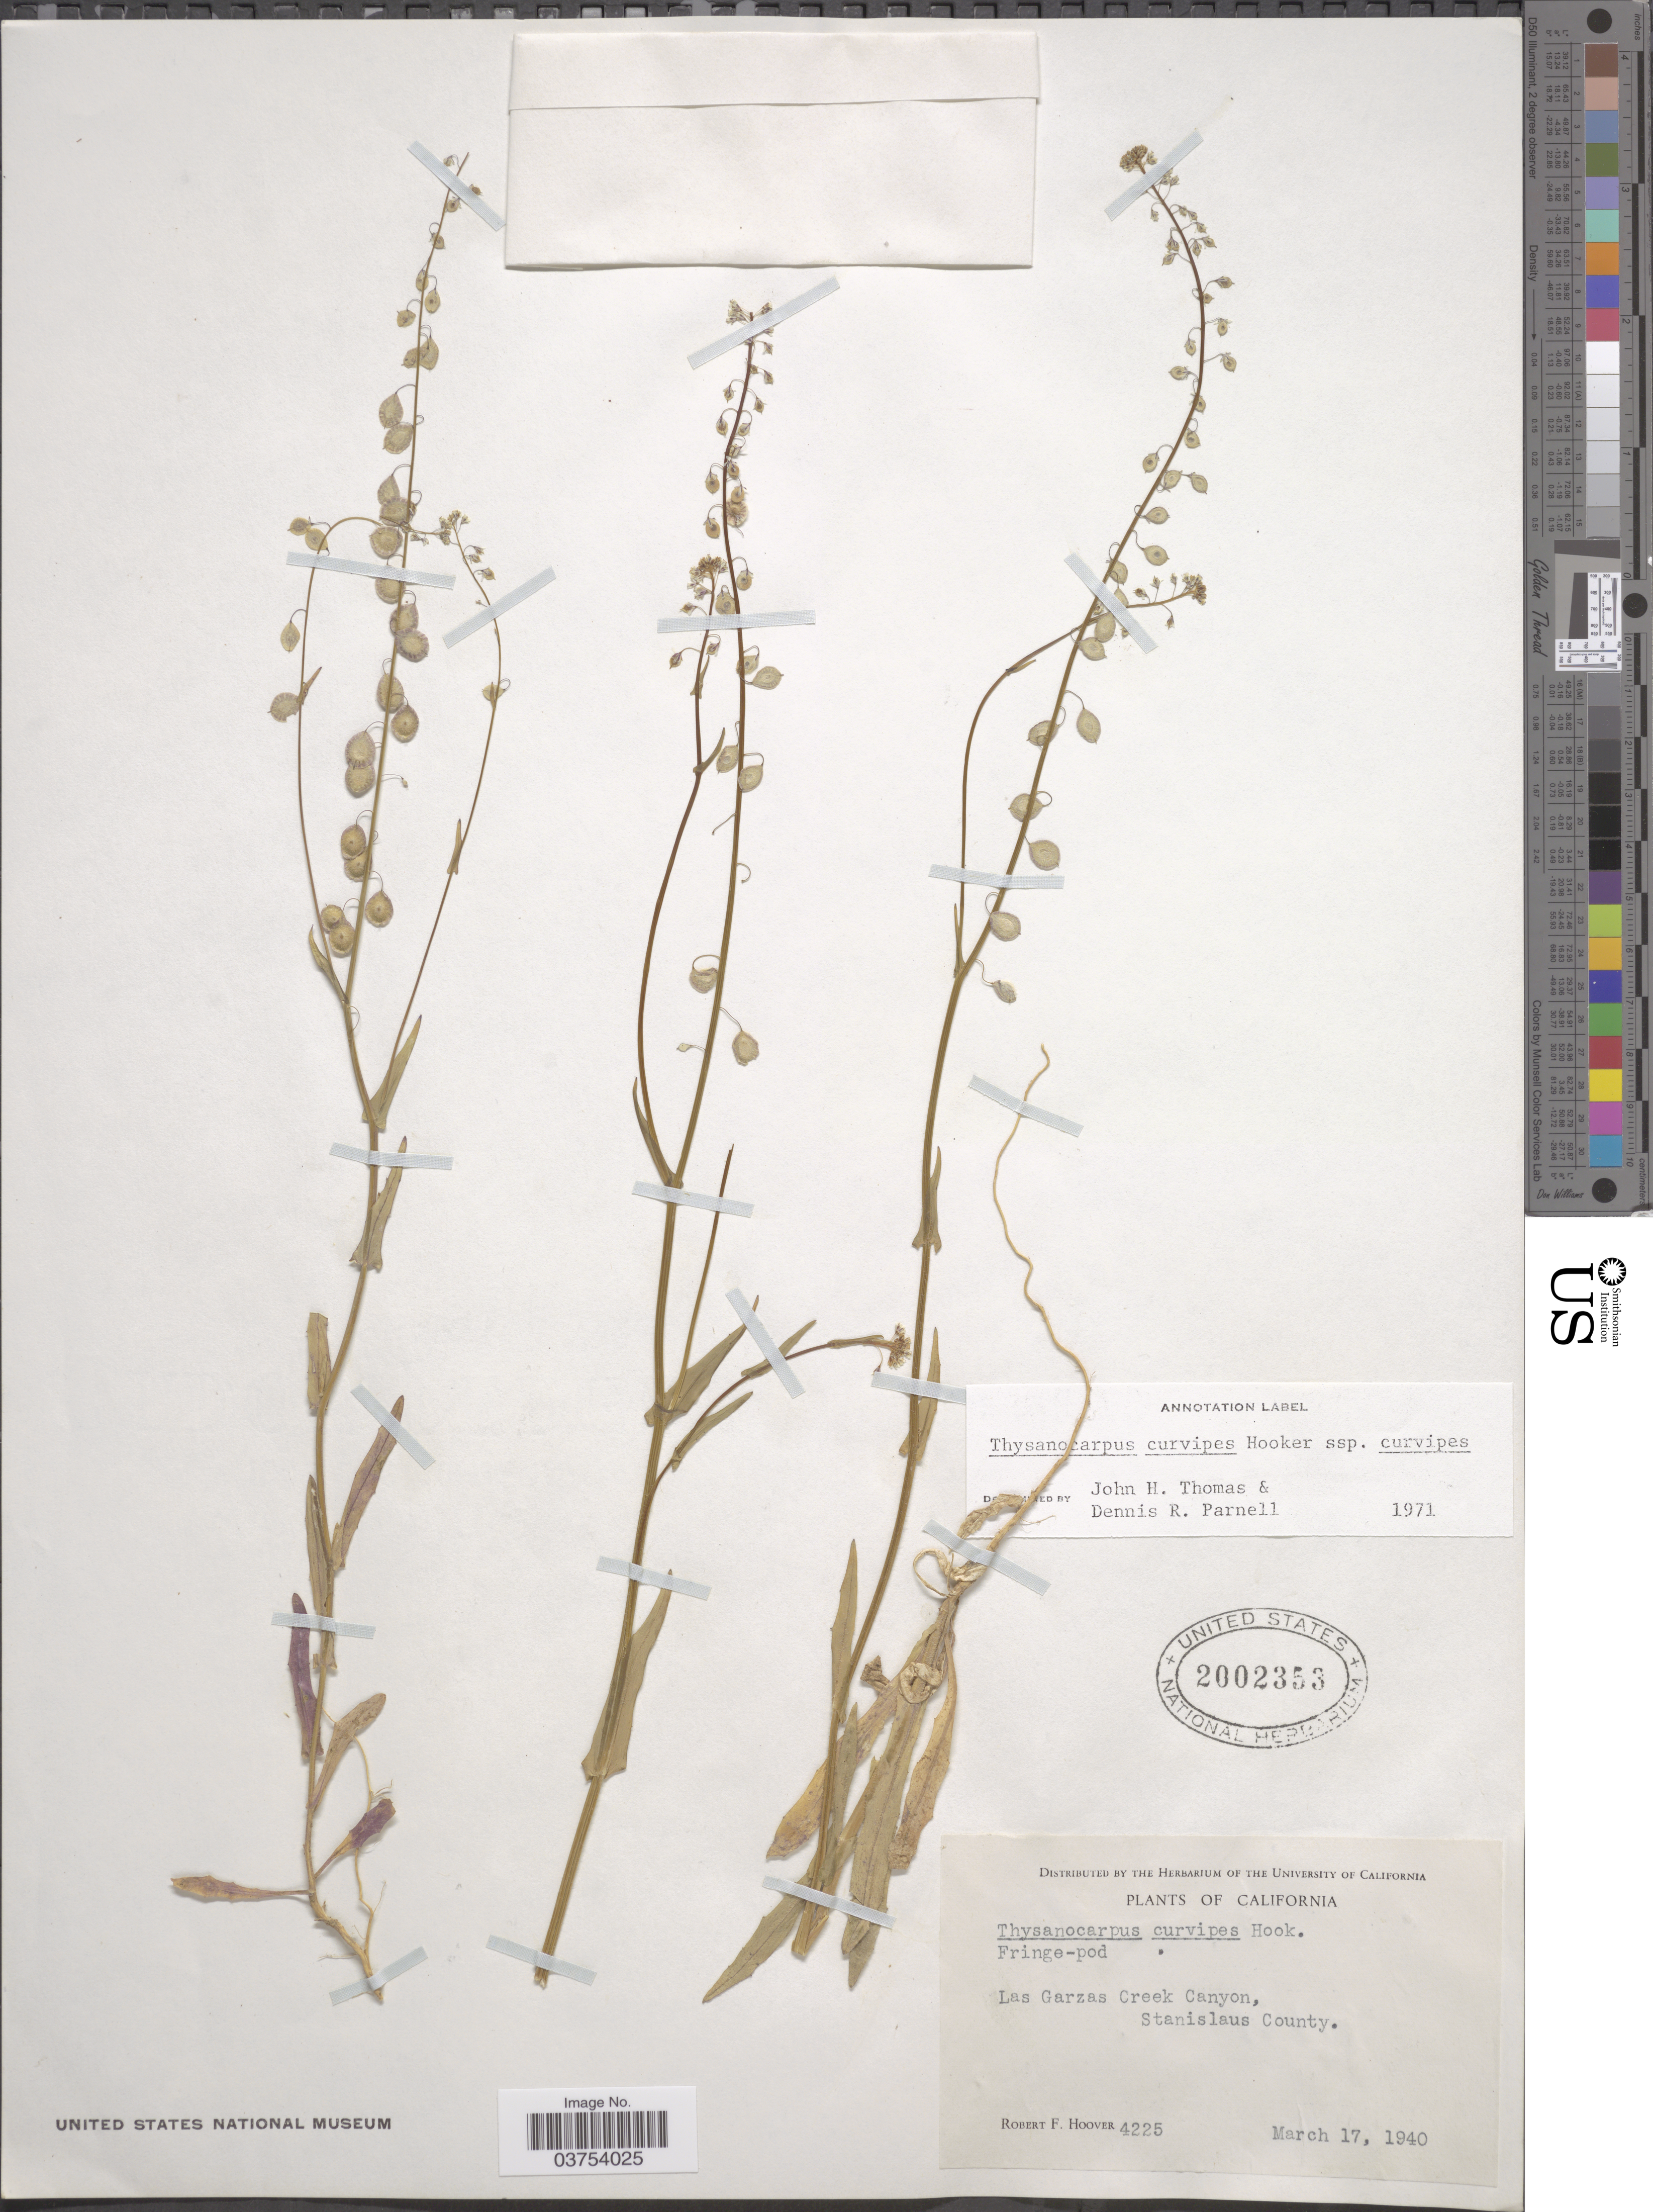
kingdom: Plantae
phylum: Tracheophyta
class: Magnoliopsida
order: Brassicales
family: Brassicaceae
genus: Thysanocarpus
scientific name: Thysanocarpus curvipes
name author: Hook.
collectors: R. F. Hoover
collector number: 4225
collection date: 1940-03-17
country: United States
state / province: California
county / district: Stanislaus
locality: Las Garzas Creek Canyon, Stanislaus County.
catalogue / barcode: US 2002353